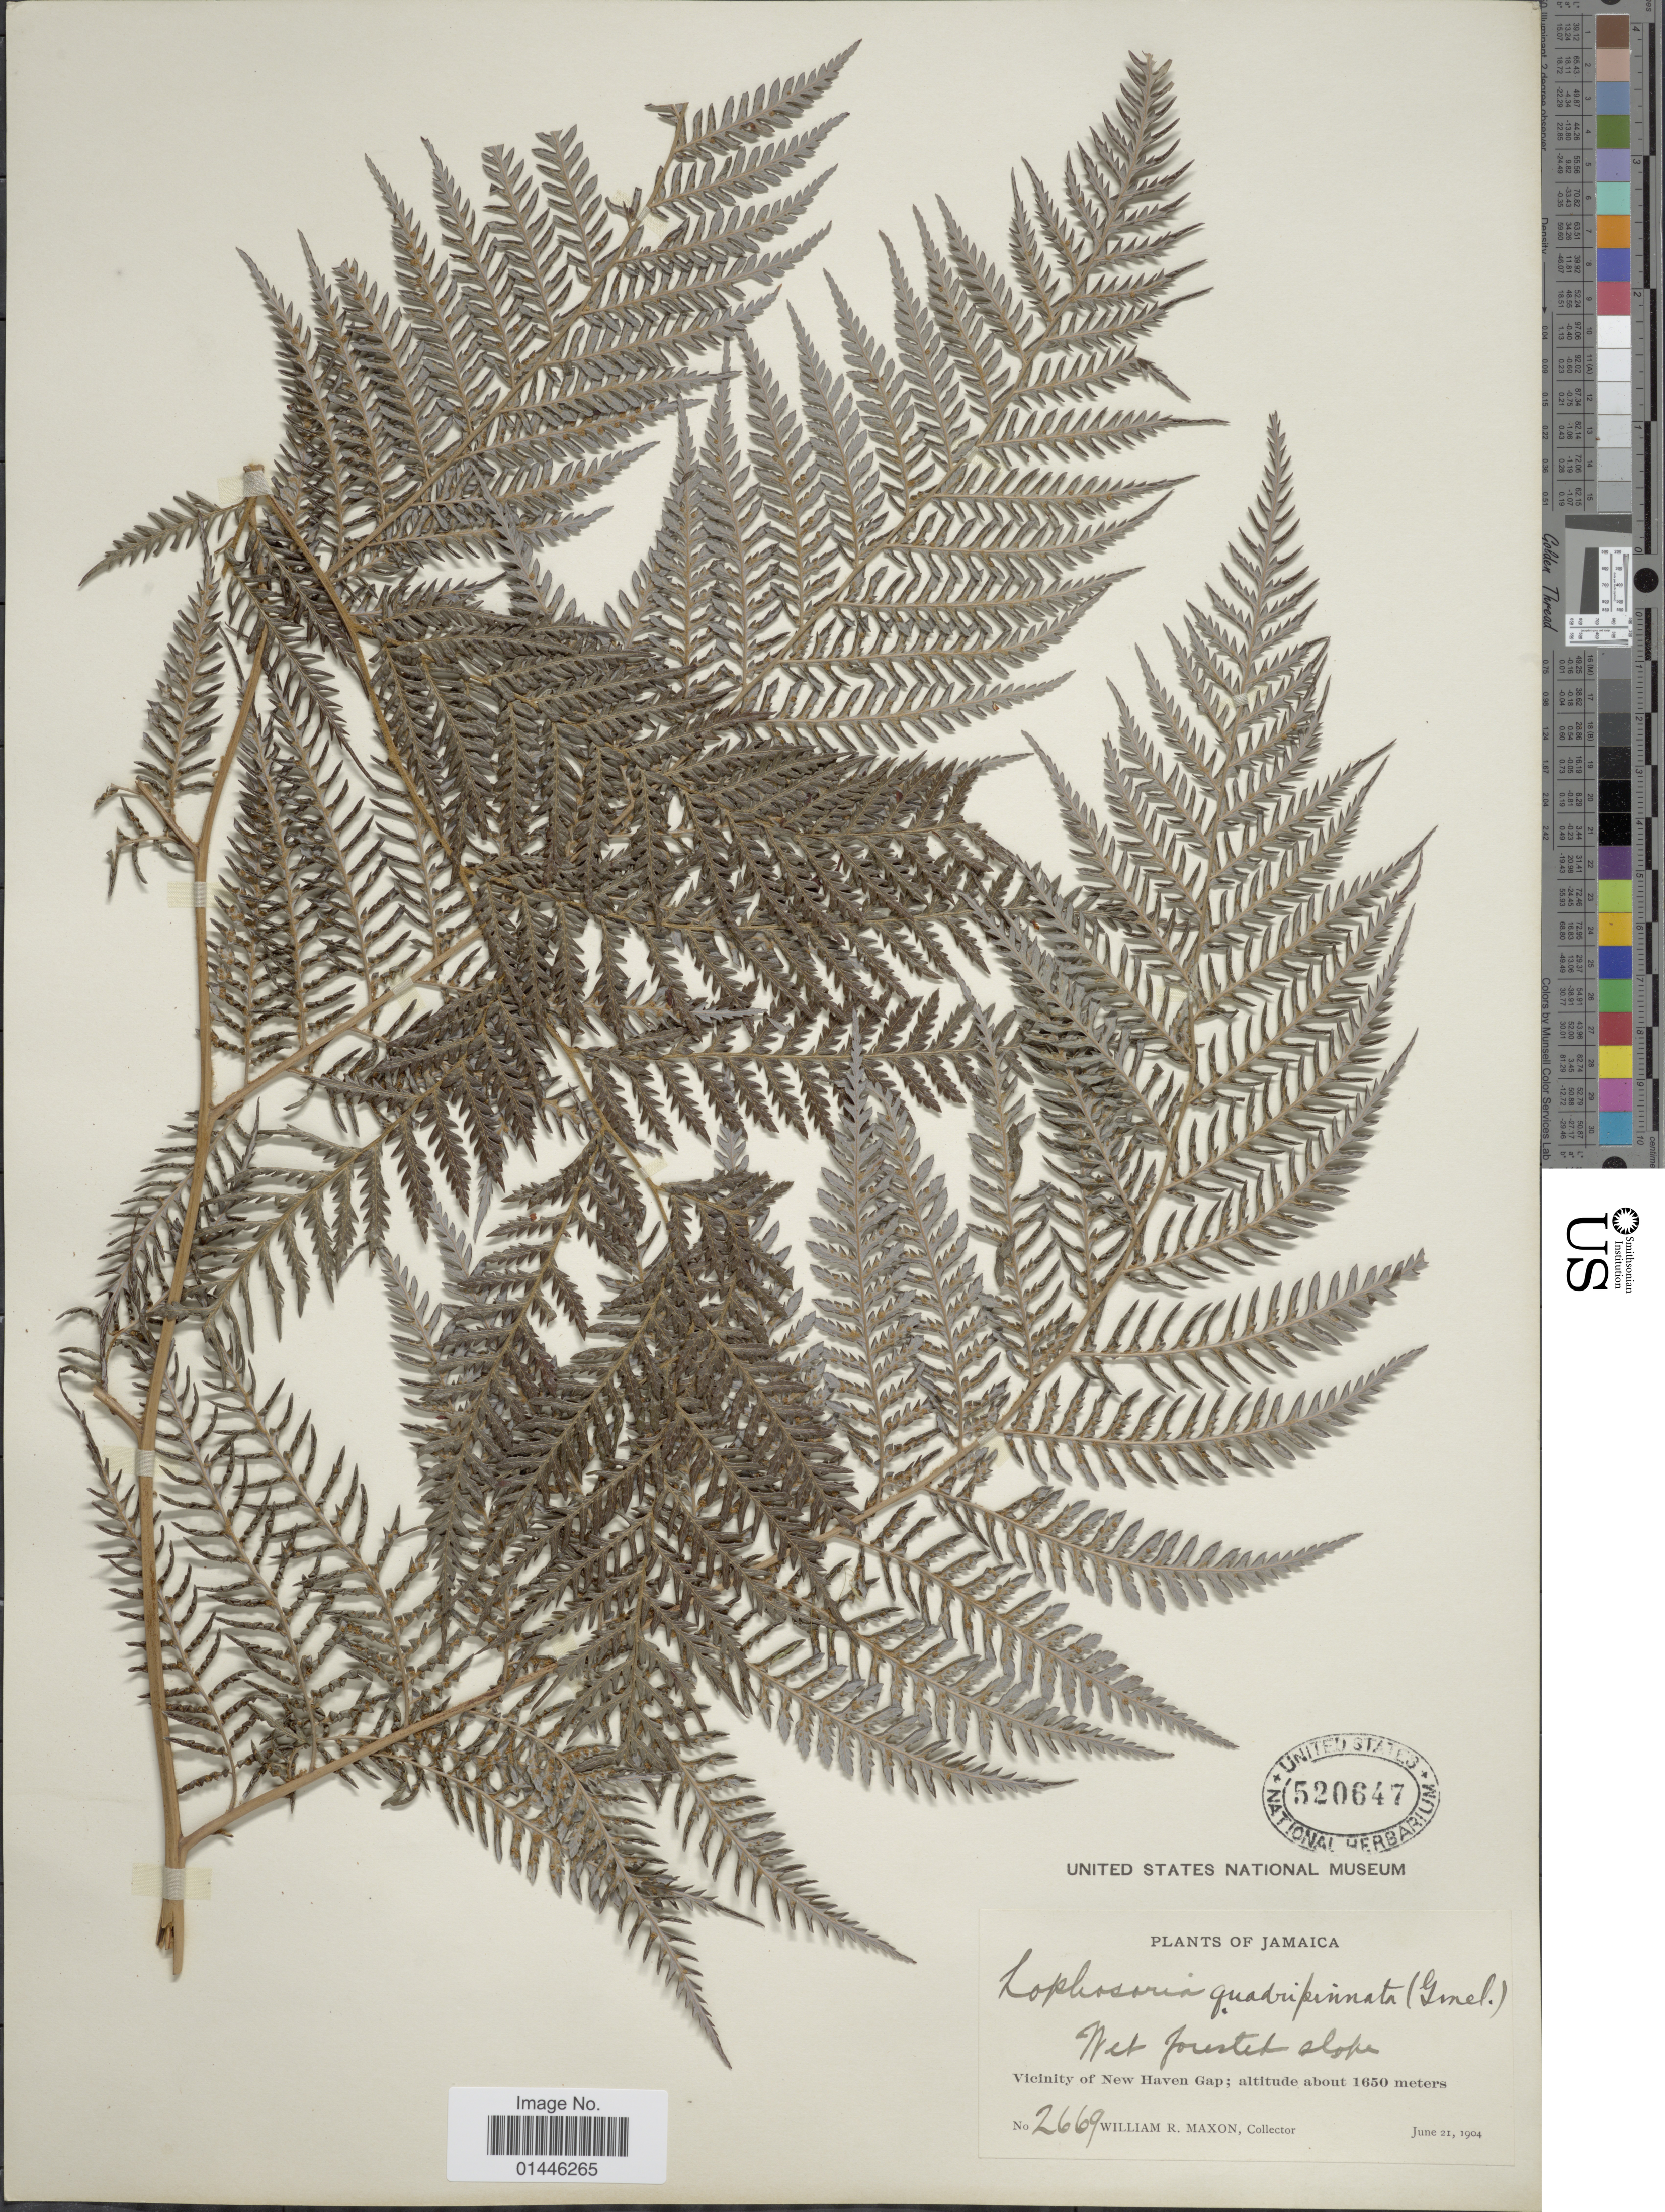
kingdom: Plantae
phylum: Tracheophyta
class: Polypodiopsida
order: Cyatheales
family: Dicksoniaceae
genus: Lophosoria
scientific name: Lophosoria quadripinnata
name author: (J.F. Gmel.) C. Chr.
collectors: W. R. Maxon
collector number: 2669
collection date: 1904-06-21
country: Jamaica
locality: Vicinity of New Haven Gap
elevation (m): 1650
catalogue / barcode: US 520647